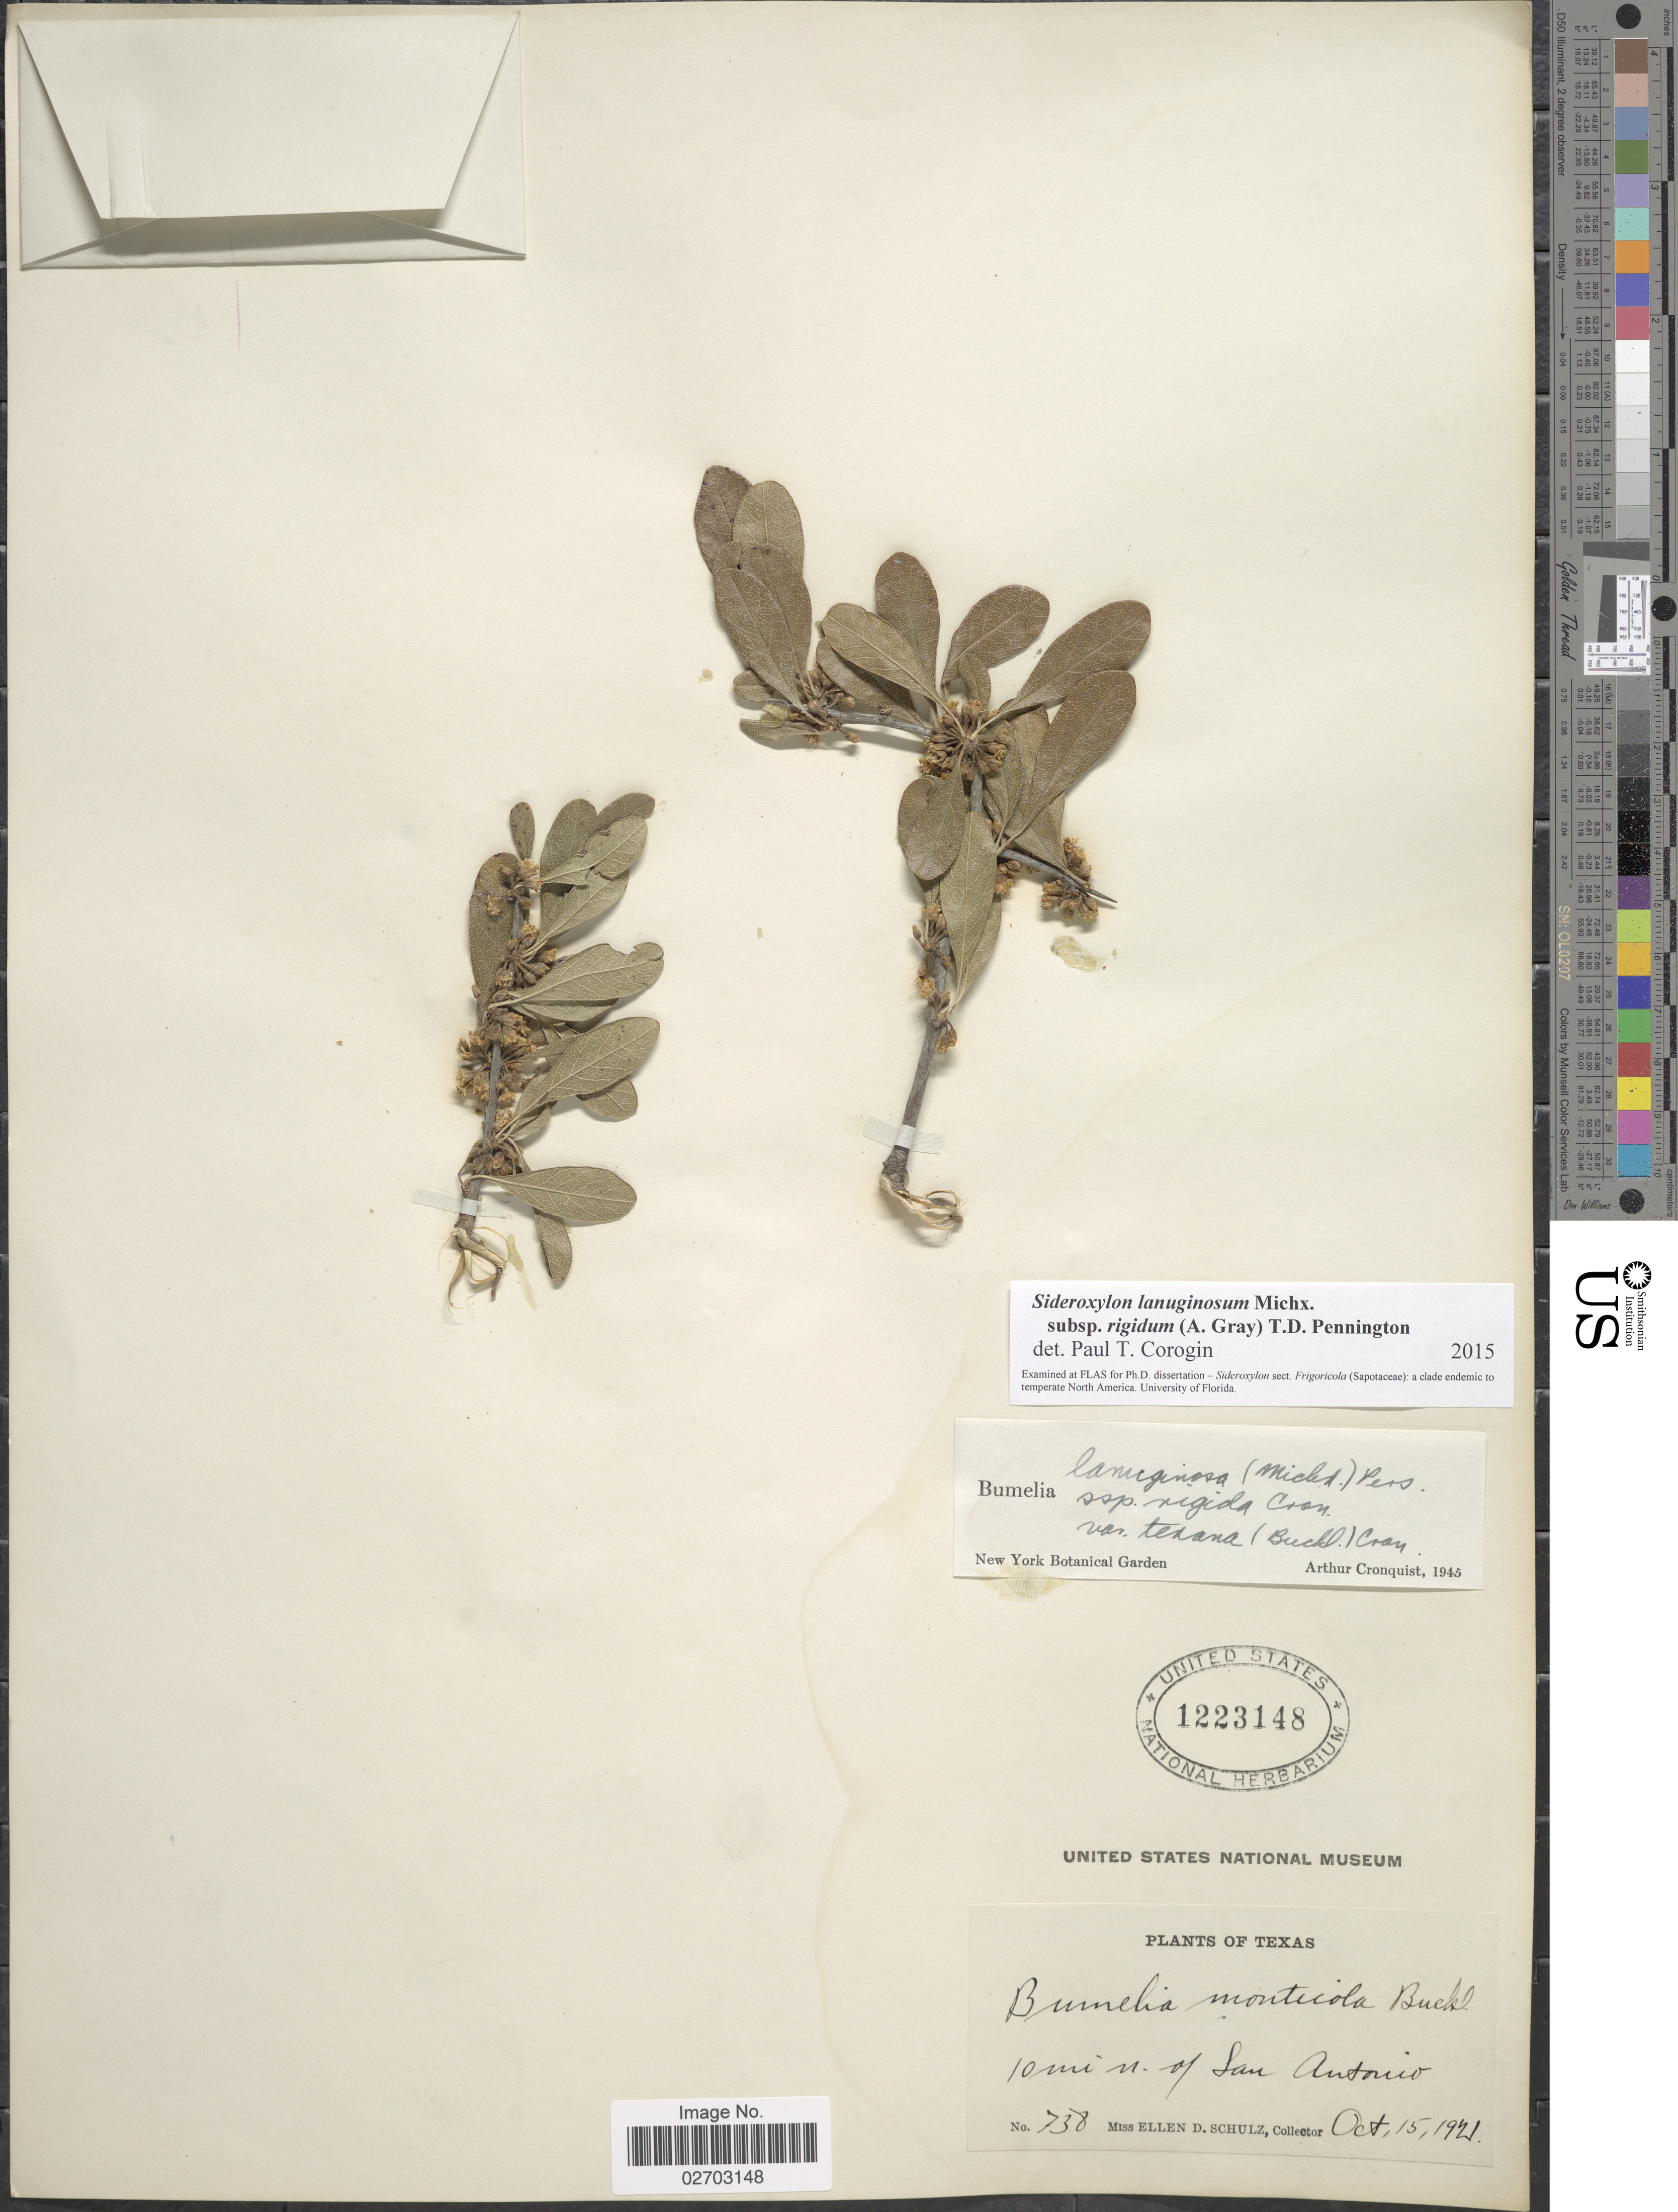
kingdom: Plantae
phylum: Tracheophyta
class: Magnoliopsida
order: Ericales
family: Sapotaceae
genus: Sideroxylon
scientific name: Sideroxylon lanuginosum subsp. rigidum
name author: (A. Gray) T.D. Penn.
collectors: E. D. Schulz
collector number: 738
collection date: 1921-10-15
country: United States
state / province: Texas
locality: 10 mi. n. of San Antonio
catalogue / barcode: US 1223148